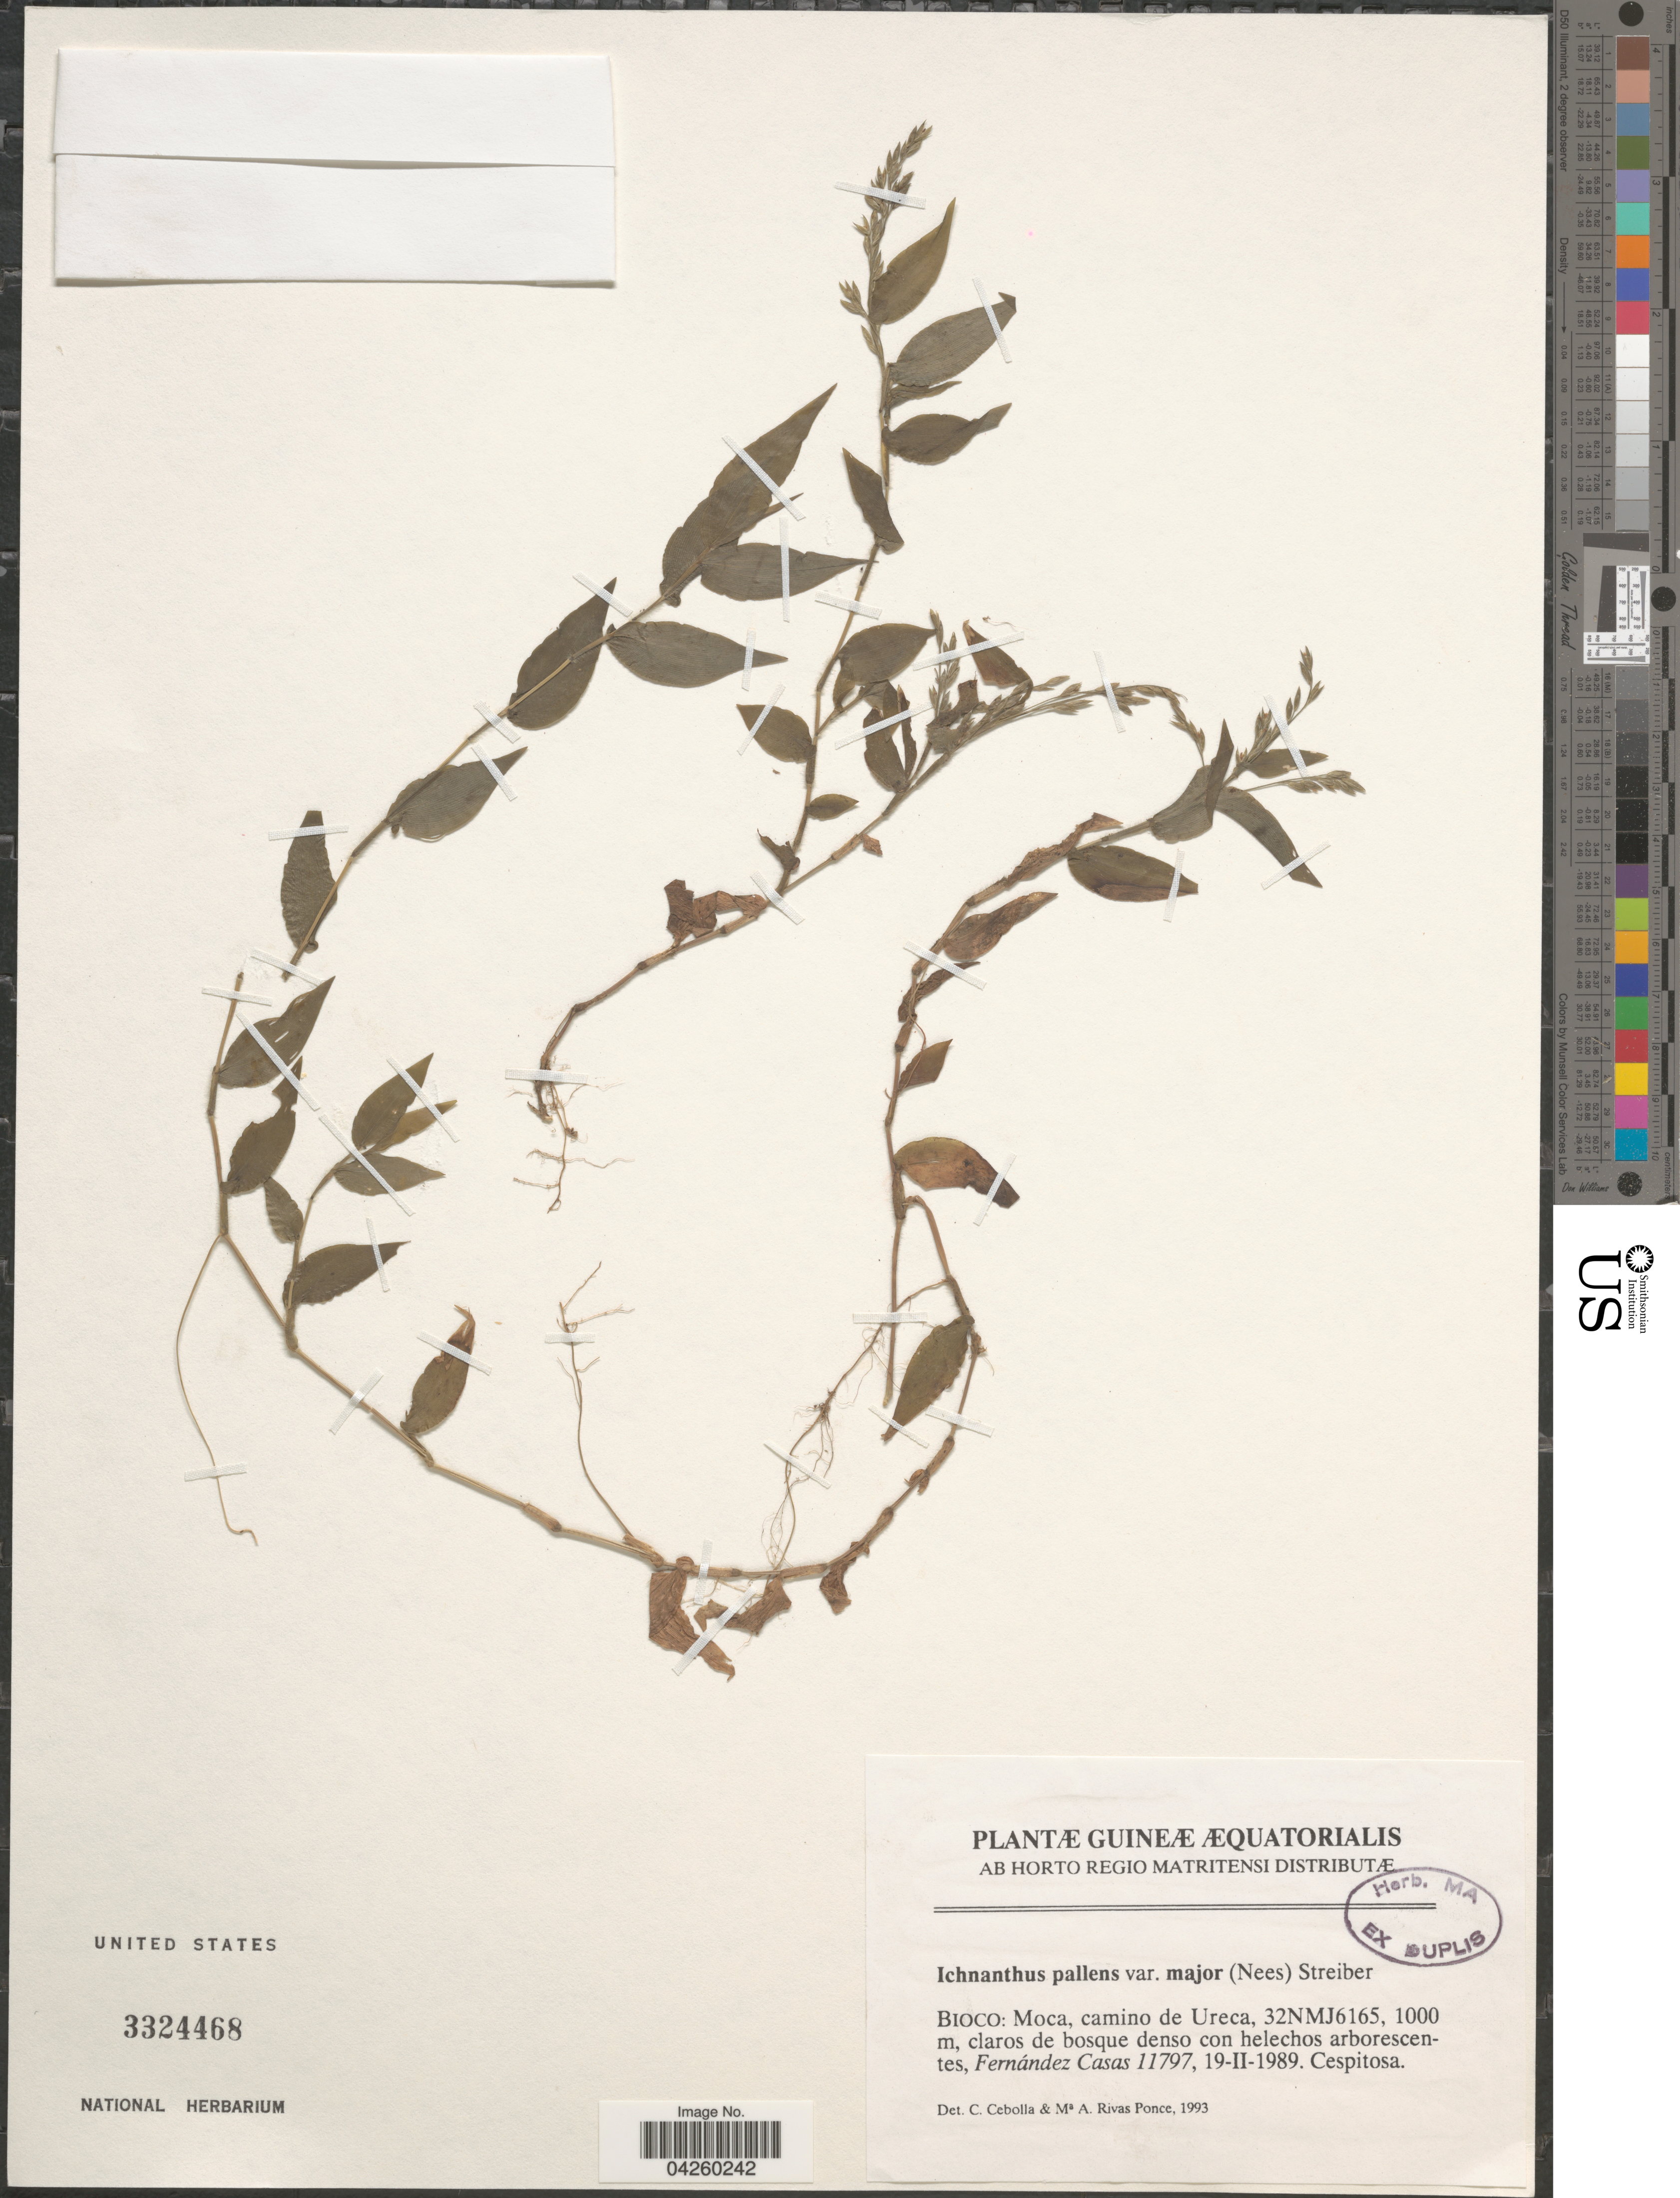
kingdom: Plantae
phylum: Tracheophyta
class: Liliopsida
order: Poales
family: Poaceae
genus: Ichnanthus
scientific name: Ichnanthus pallens var. major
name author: (Nees) Stieber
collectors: F. Casas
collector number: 11797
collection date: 1986-02-19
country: Equatorial Guinea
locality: Bioco: Moca, camino de Ureca, 32NMJ6165.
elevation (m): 1000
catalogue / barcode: US 3324468